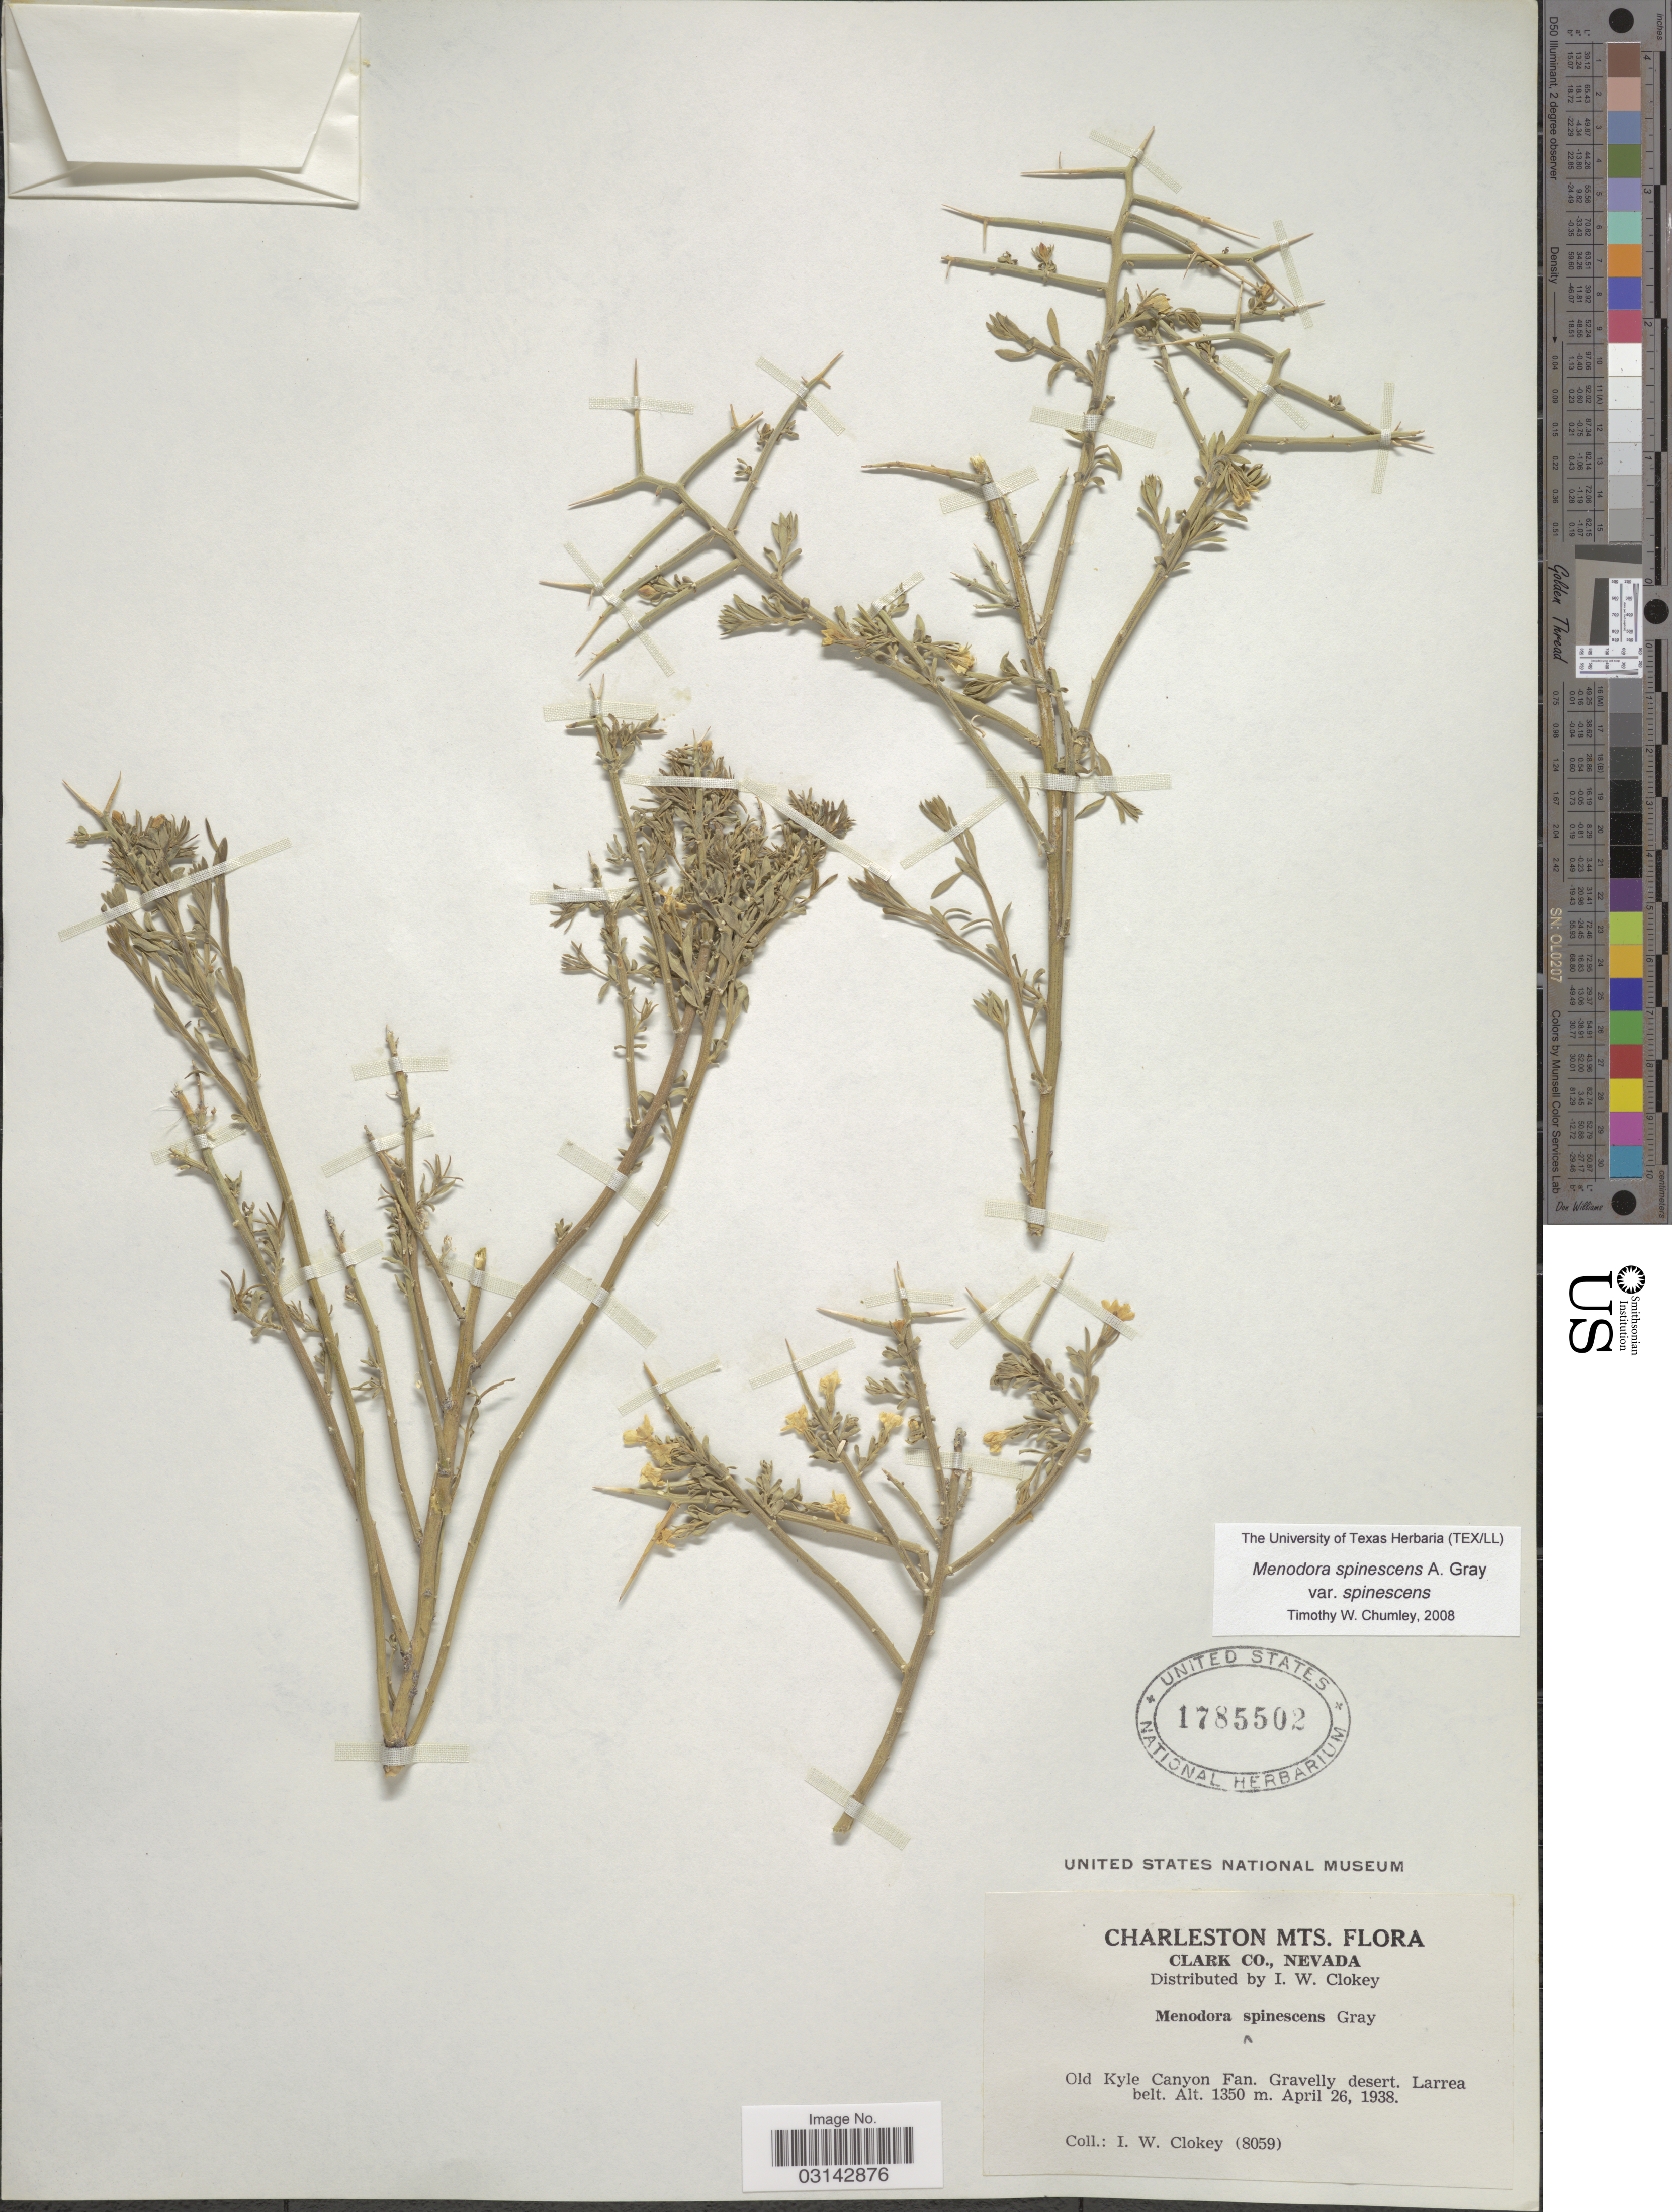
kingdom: Plantae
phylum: Tracheophyta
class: Magnoliopsida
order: Lamiales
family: Oleaceae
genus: Menodora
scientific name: Menodora spinescens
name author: A. Gray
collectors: I. W. Clokey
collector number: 8059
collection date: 1938-04-26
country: United States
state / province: Nevada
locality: Charleston Mts. Clark Co. Old Kyle Canyon Fan.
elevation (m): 1350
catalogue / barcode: US 1785502